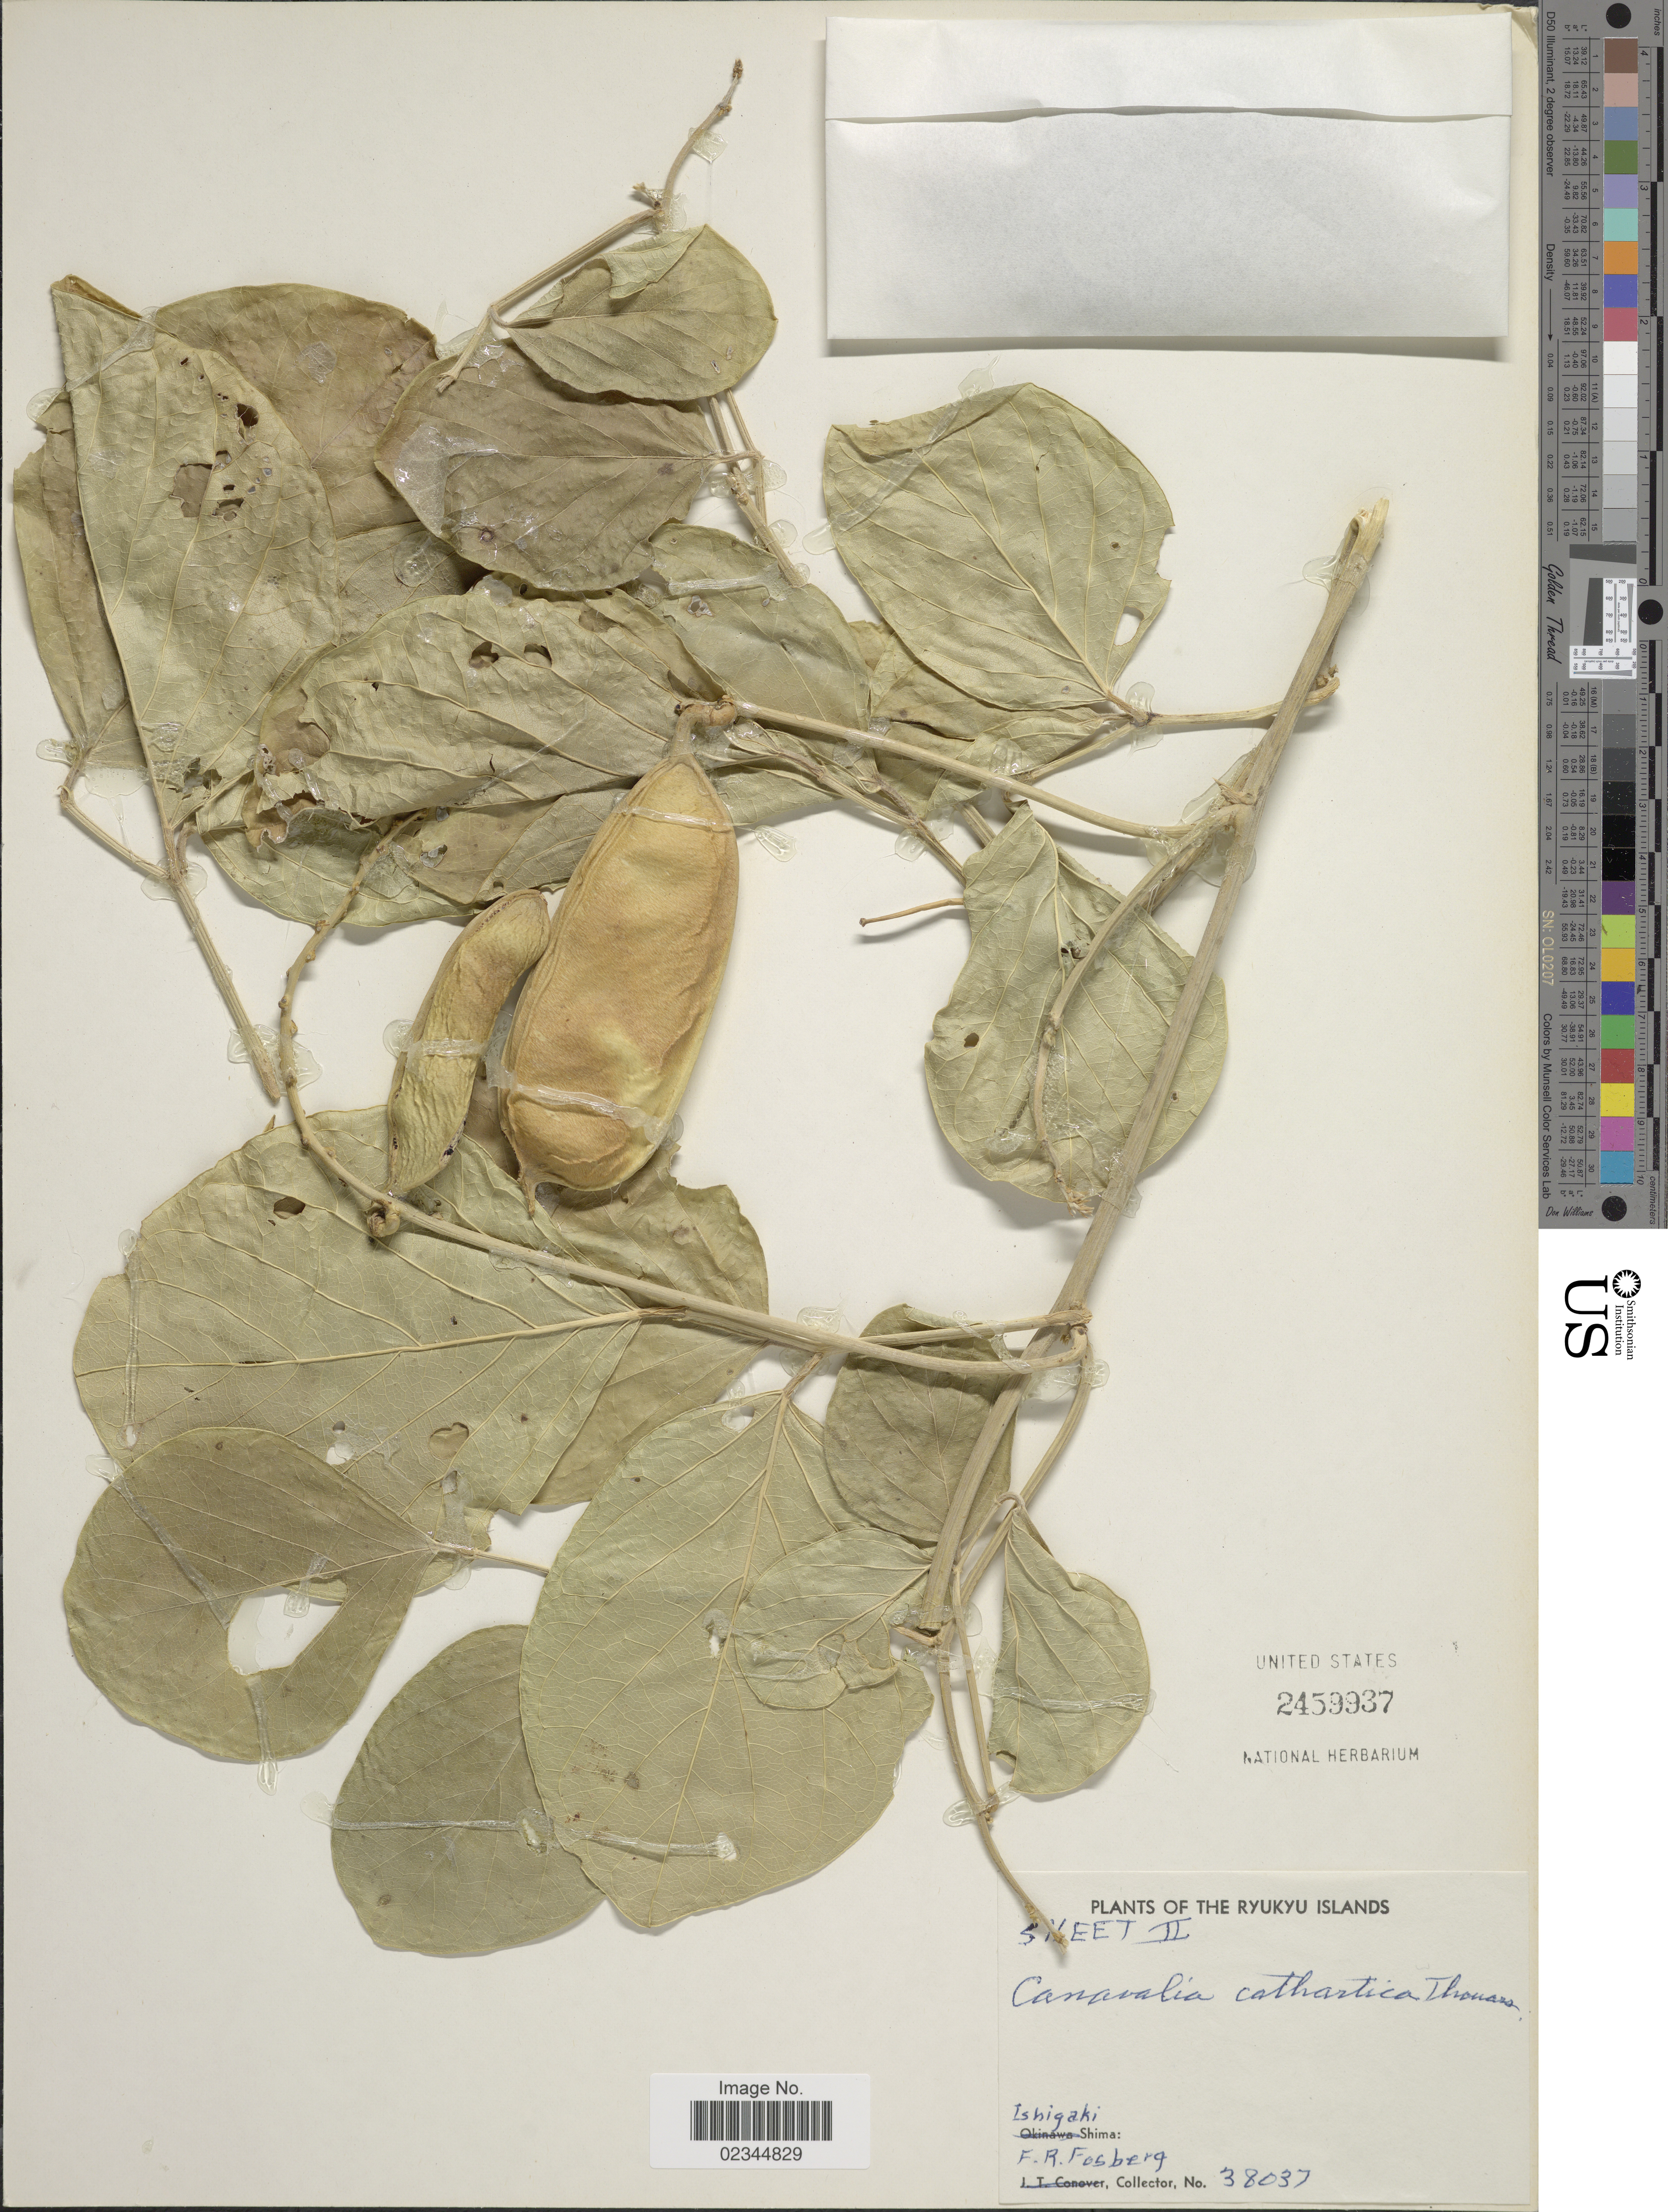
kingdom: Plantae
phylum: Tracheophyta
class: Magnoliopsida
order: Fabales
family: Fabaceae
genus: Canavalia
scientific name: Canavalia cathartica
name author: Thouars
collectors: F. R. Fosberg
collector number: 38037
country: Japan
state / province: Okinawa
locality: Ryukyu Islands. Ishigaki Shima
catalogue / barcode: US 2459937